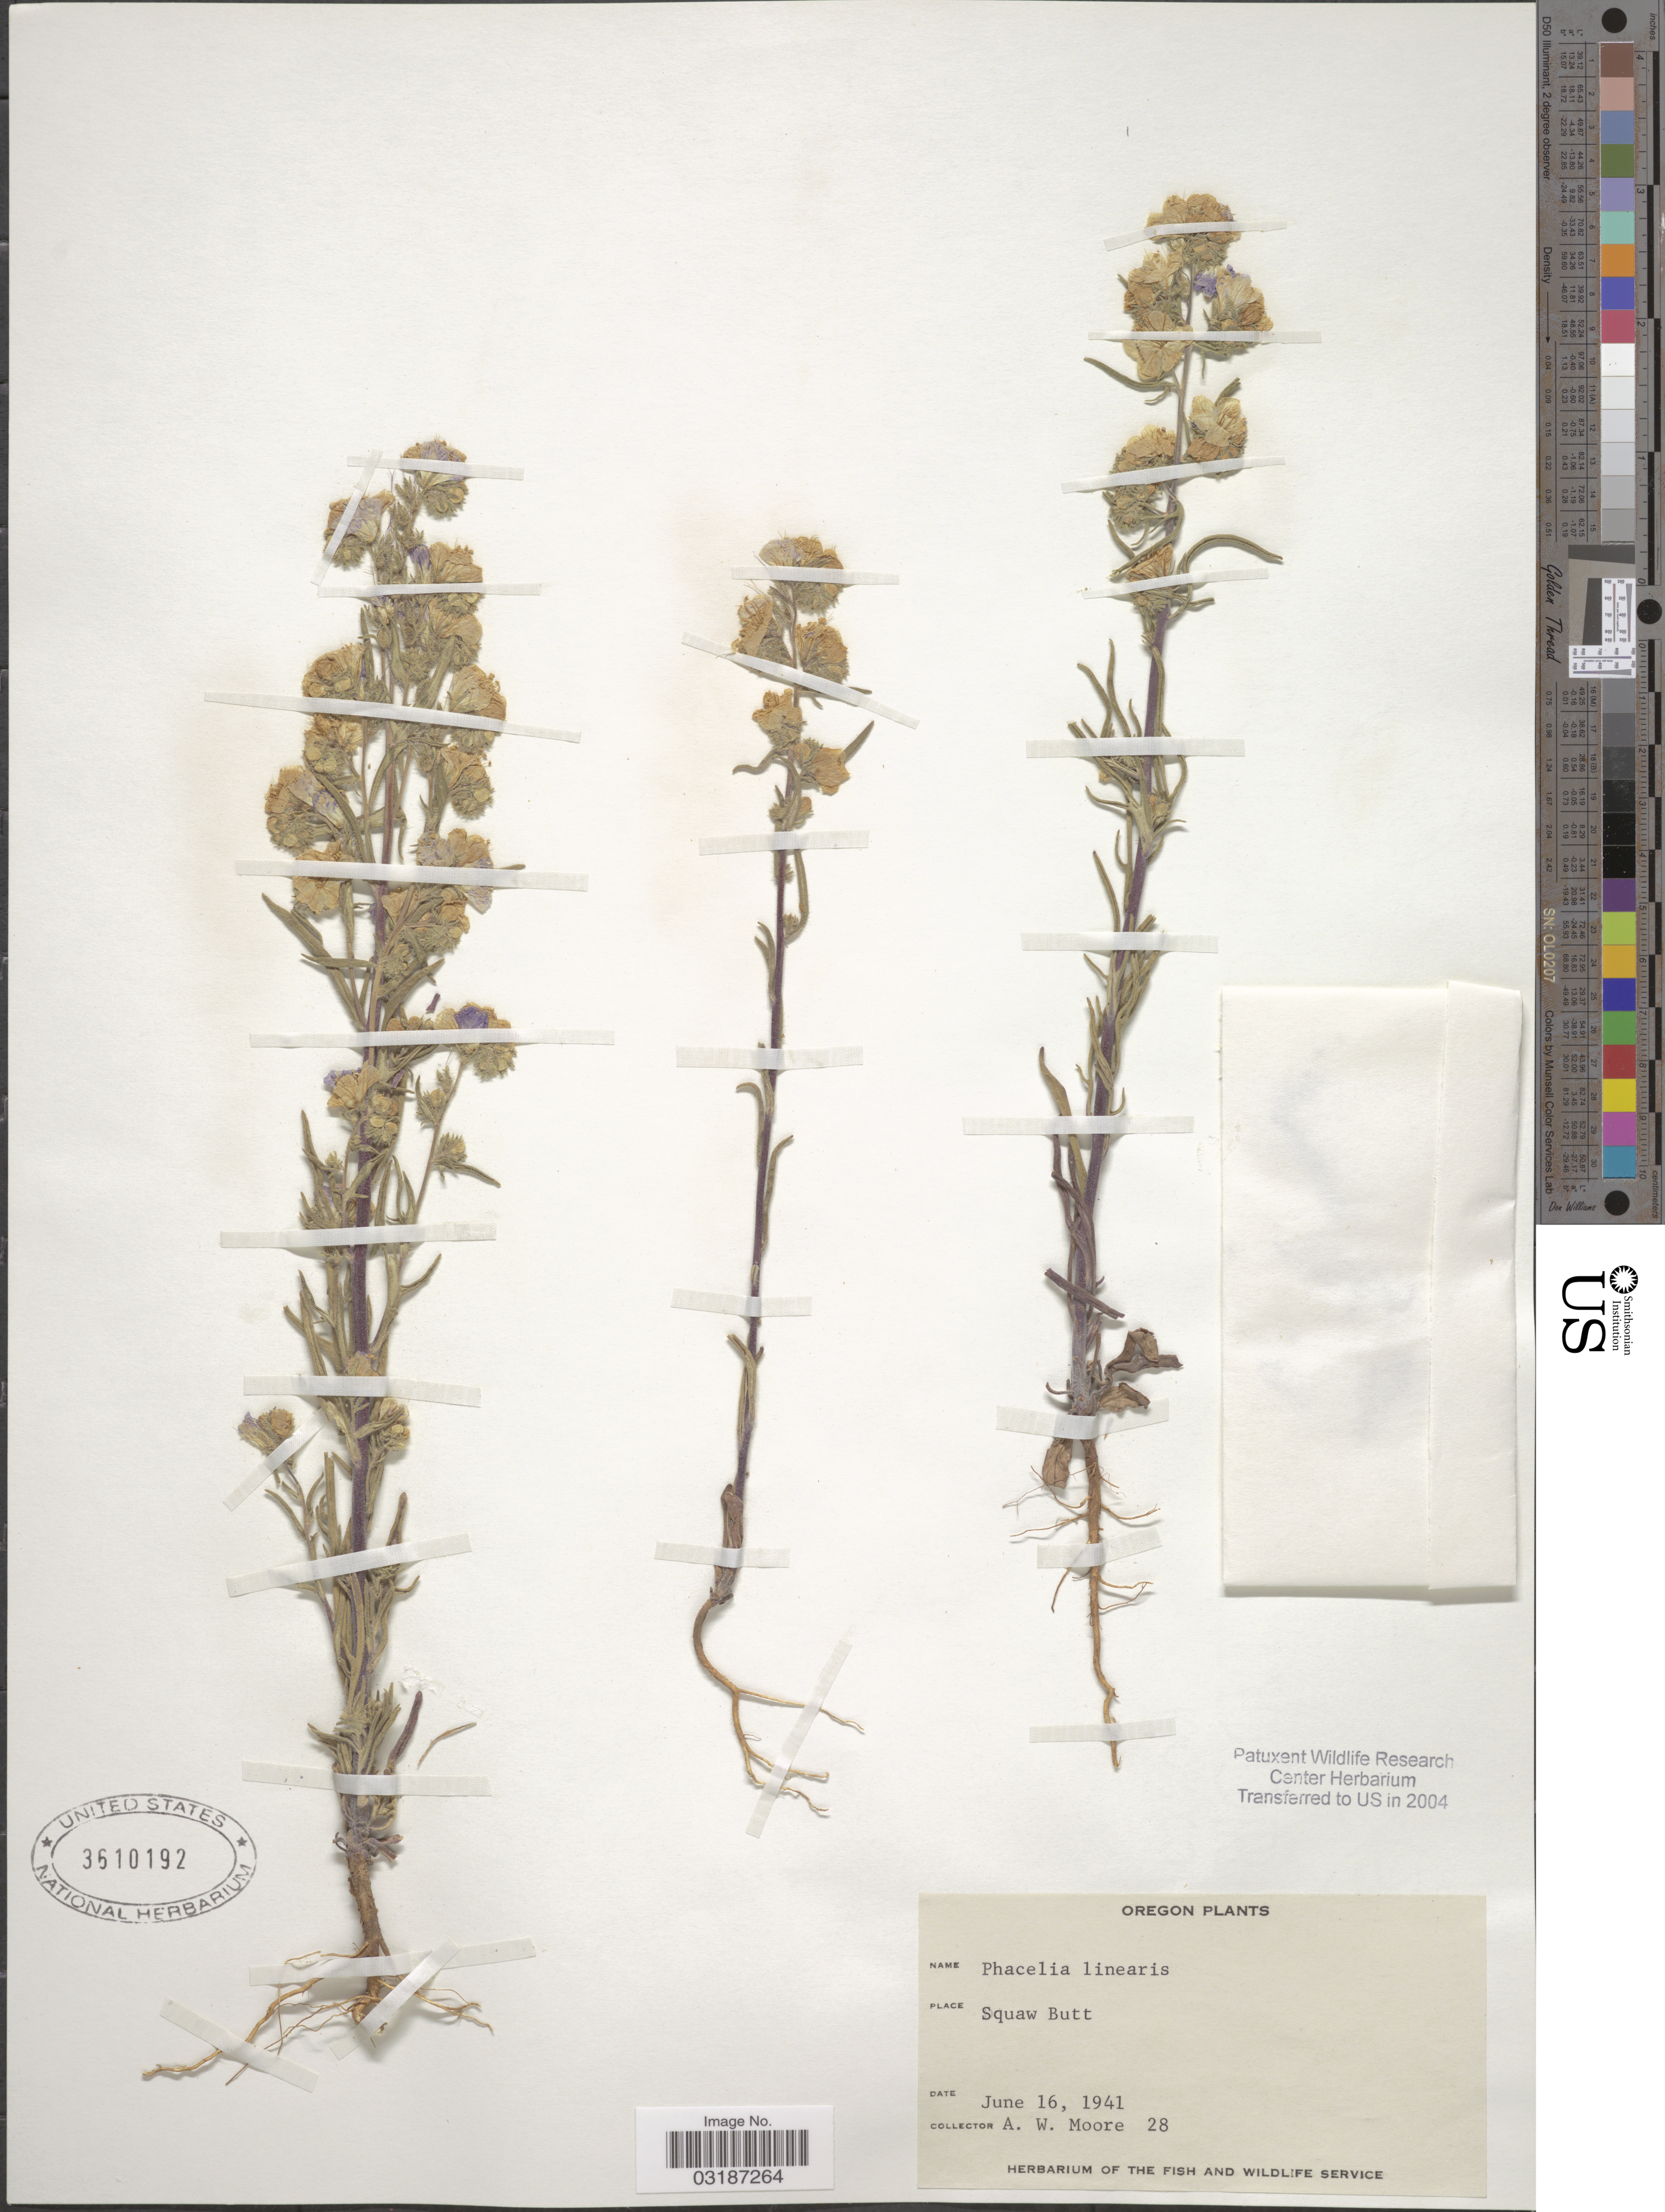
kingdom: Plantae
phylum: Tracheophyta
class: Magnoliopsida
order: Boraginales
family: Hydrophyllaceae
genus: Phacelia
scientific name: Phacelia linearis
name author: (Pursh) Holz.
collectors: A. Moore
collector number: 28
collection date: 1941-06-16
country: United States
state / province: Oregon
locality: Squaw Butt.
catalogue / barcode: US 3610192